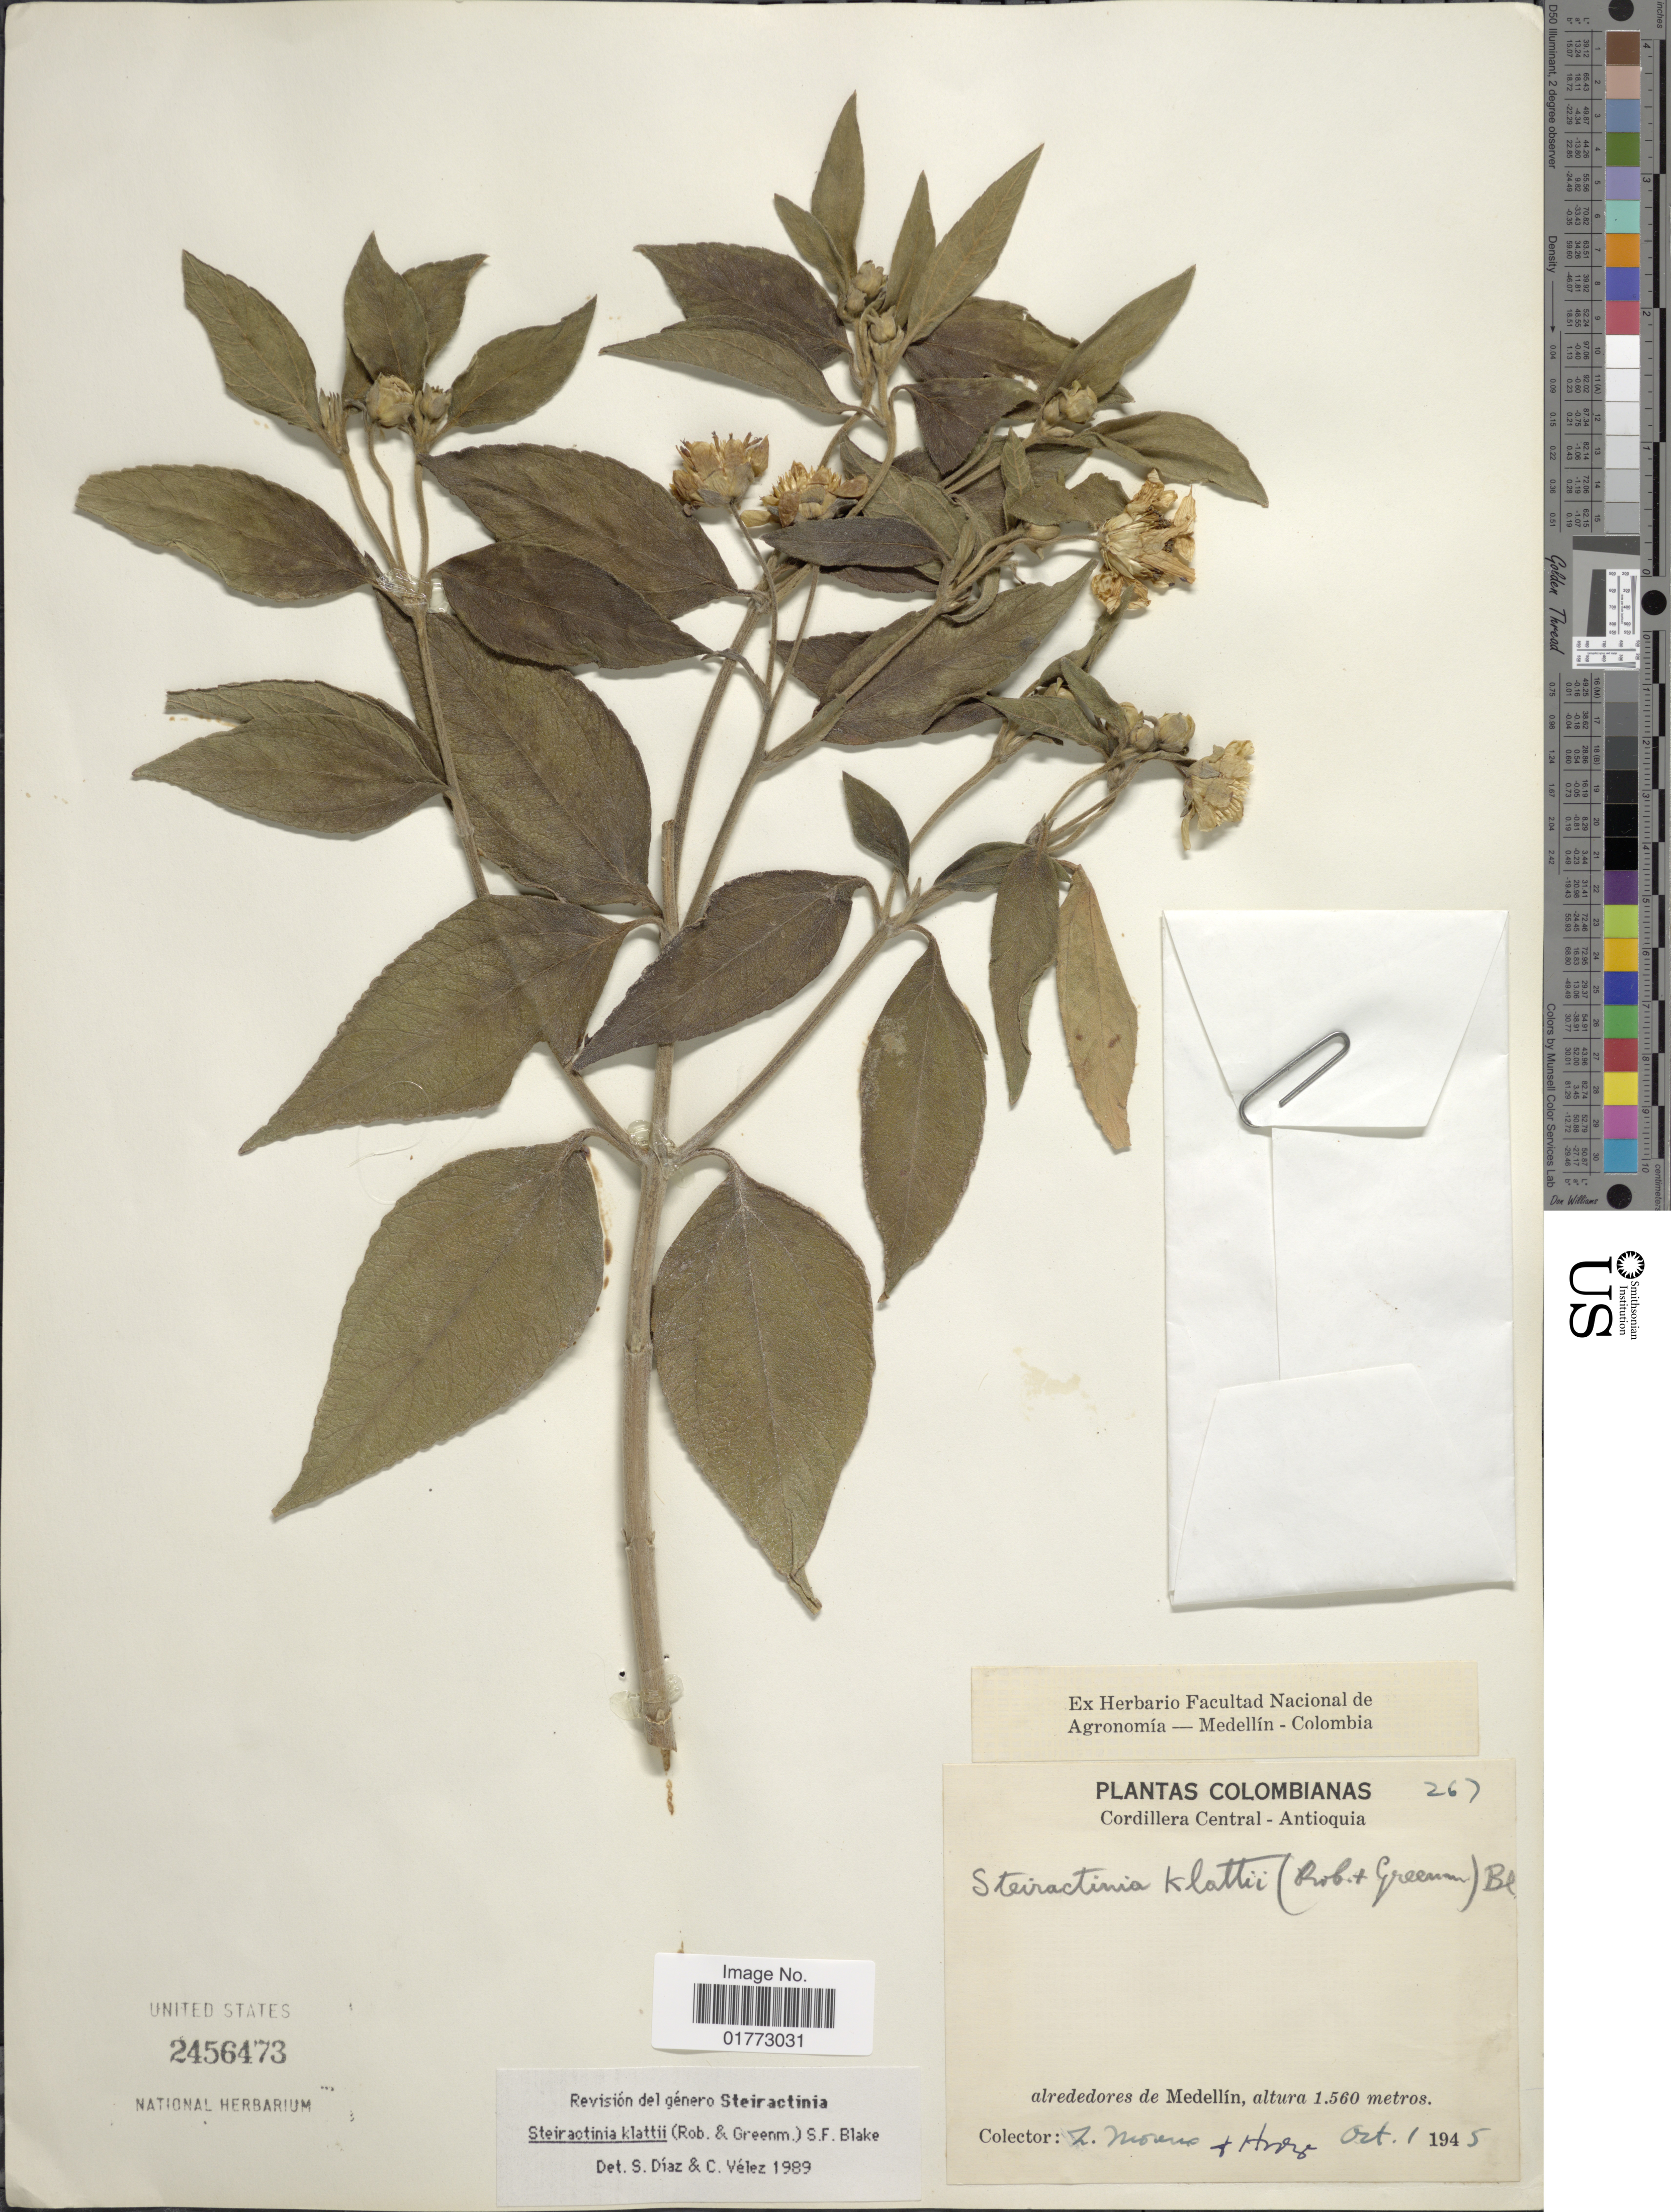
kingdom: Plantae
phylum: Tracheophyta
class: Magnoliopsida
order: Asterales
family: Asteraceae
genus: Steiractinia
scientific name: Steiractinia klattii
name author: S.F. Blake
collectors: A. Mesa & Hodge, --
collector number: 267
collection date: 1945-10-01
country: Colombia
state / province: Antioquia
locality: Cordillera Central, alrededores de Medellin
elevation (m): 1560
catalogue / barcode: US 2456473